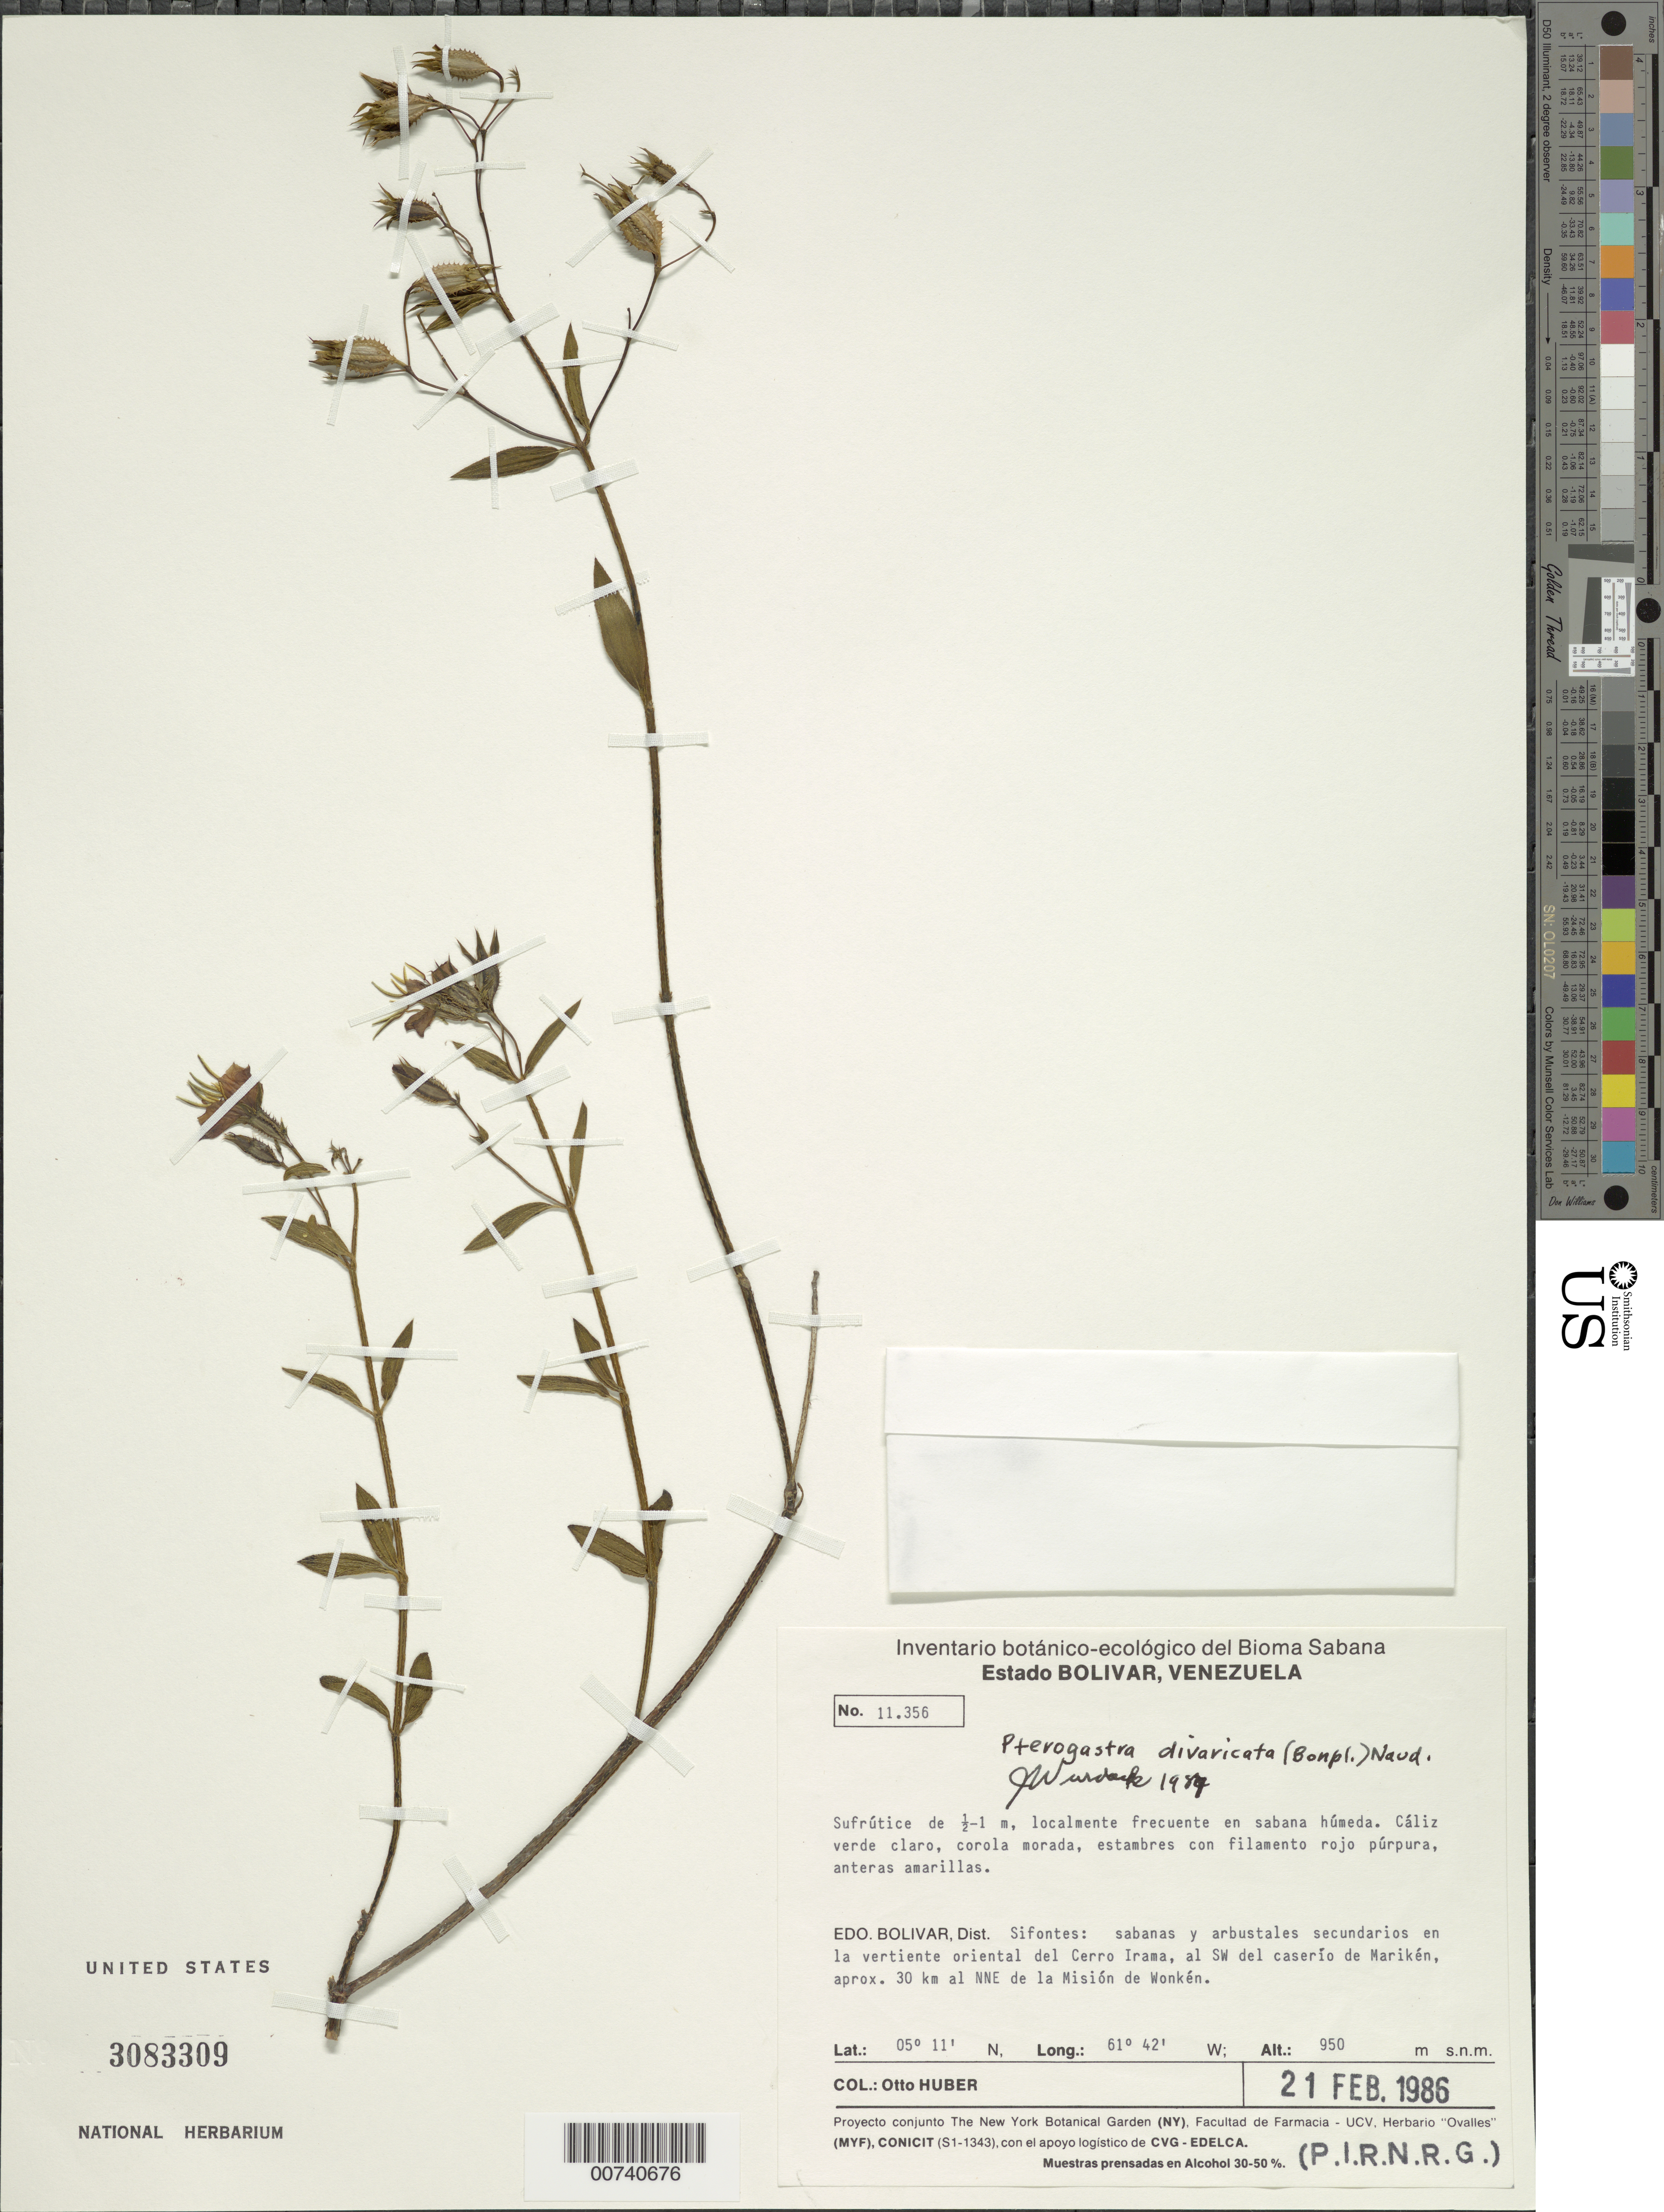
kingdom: Plantae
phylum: Tracheophyta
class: Magnoliopsida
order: Myrtales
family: Melastomataceae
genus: Pterogastra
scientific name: Pterogastra divaricata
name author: (Bonpl.) Naudin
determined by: Wurdack, John J., (US), US (UNITED STATES)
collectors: O. Huber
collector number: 11356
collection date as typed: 21-Feb-86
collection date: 1986-02-21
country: Venezuela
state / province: Bolívar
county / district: Sifontes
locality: Cerro Irama, SW of Marikén, 30 km NNE of Misión de Wonkén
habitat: Wet savanna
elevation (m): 950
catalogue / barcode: US 3083309